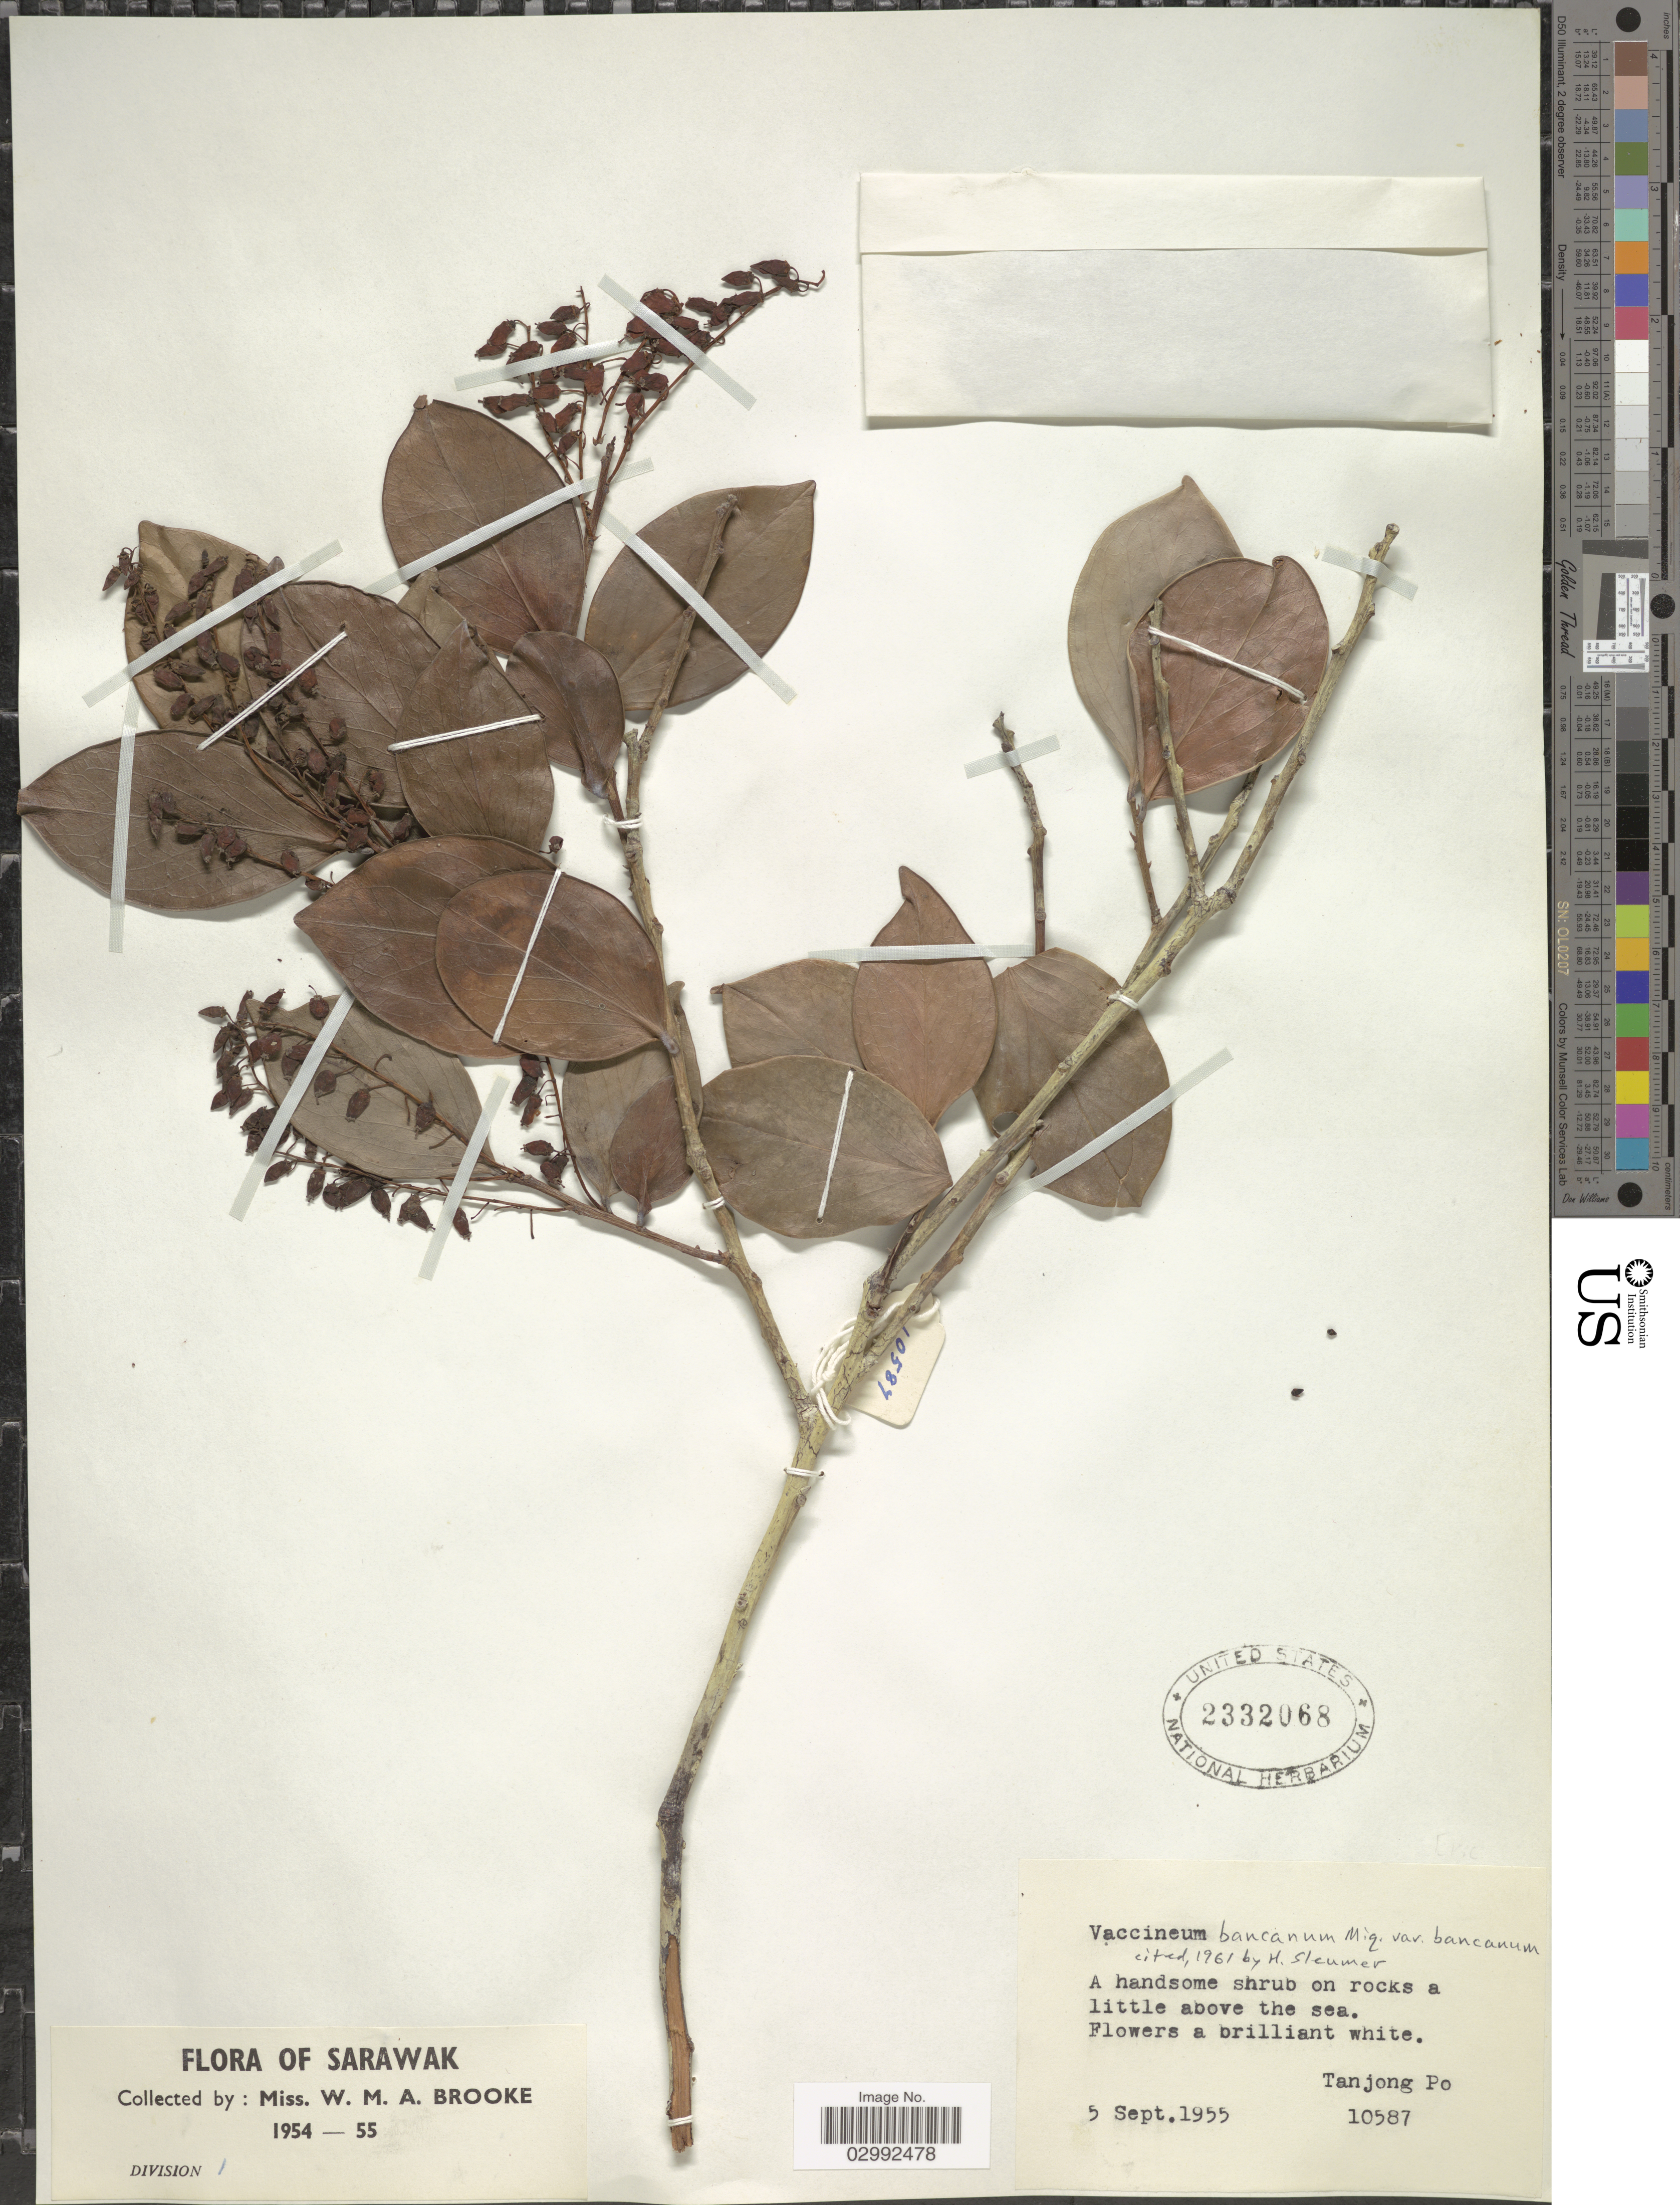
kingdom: Plantae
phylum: Tracheophyta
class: Magnoliopsida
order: Ericales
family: Ericaceae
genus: Vaccinium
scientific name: Vaccinium bancanum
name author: Miq.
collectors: W. Brooke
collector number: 10587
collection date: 1955-09-05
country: Malaysia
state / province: Sarawak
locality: Tanjong Po.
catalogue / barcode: US 2332068